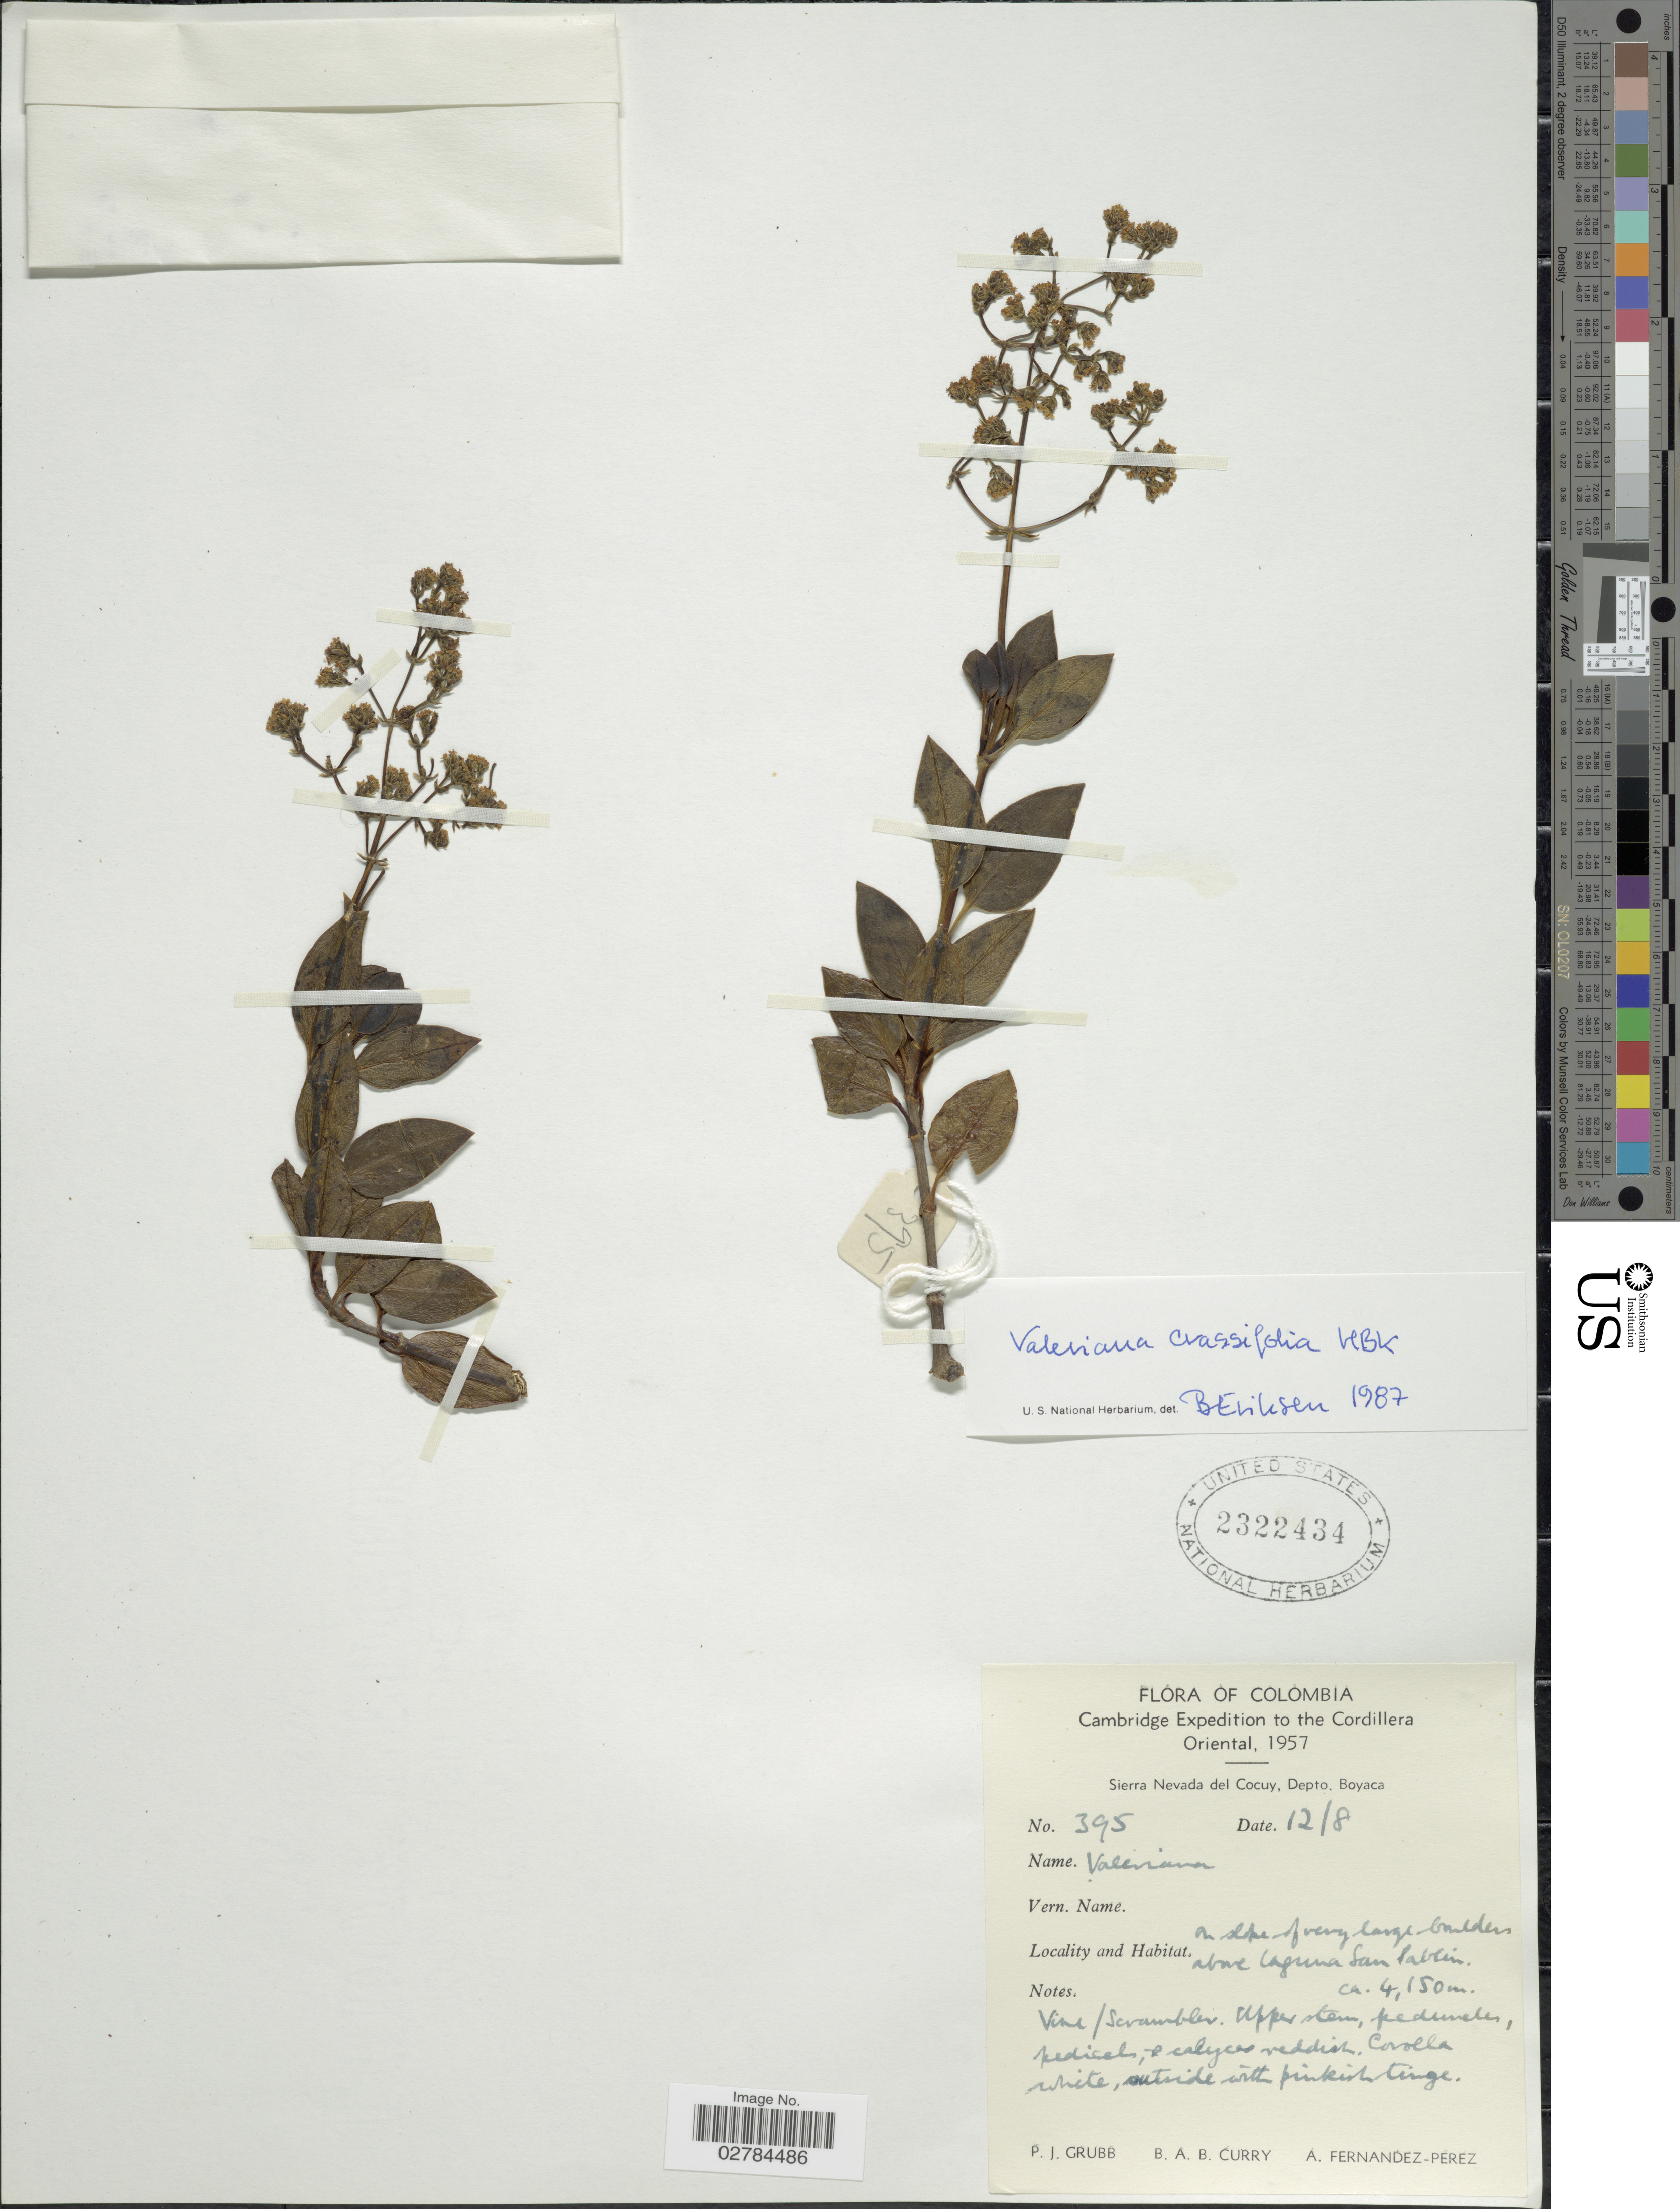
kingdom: Plantae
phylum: Tracheophyta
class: Magnoliopsida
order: Dipsacales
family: Caprifoliaceae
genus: Valeriana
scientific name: Valeriana crassifolia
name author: Kunth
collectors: P. J. Grubb, B. A. B. Curry & A. Fernández-Pérez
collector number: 395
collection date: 1957-08-12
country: Colombia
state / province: Boyacá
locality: Cordillera Oriental. Sierra Nevada del Cocuy, Depto. Boyaca. On slope of very large boulders above Laguna San Pablin.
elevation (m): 4150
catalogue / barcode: US 2322434